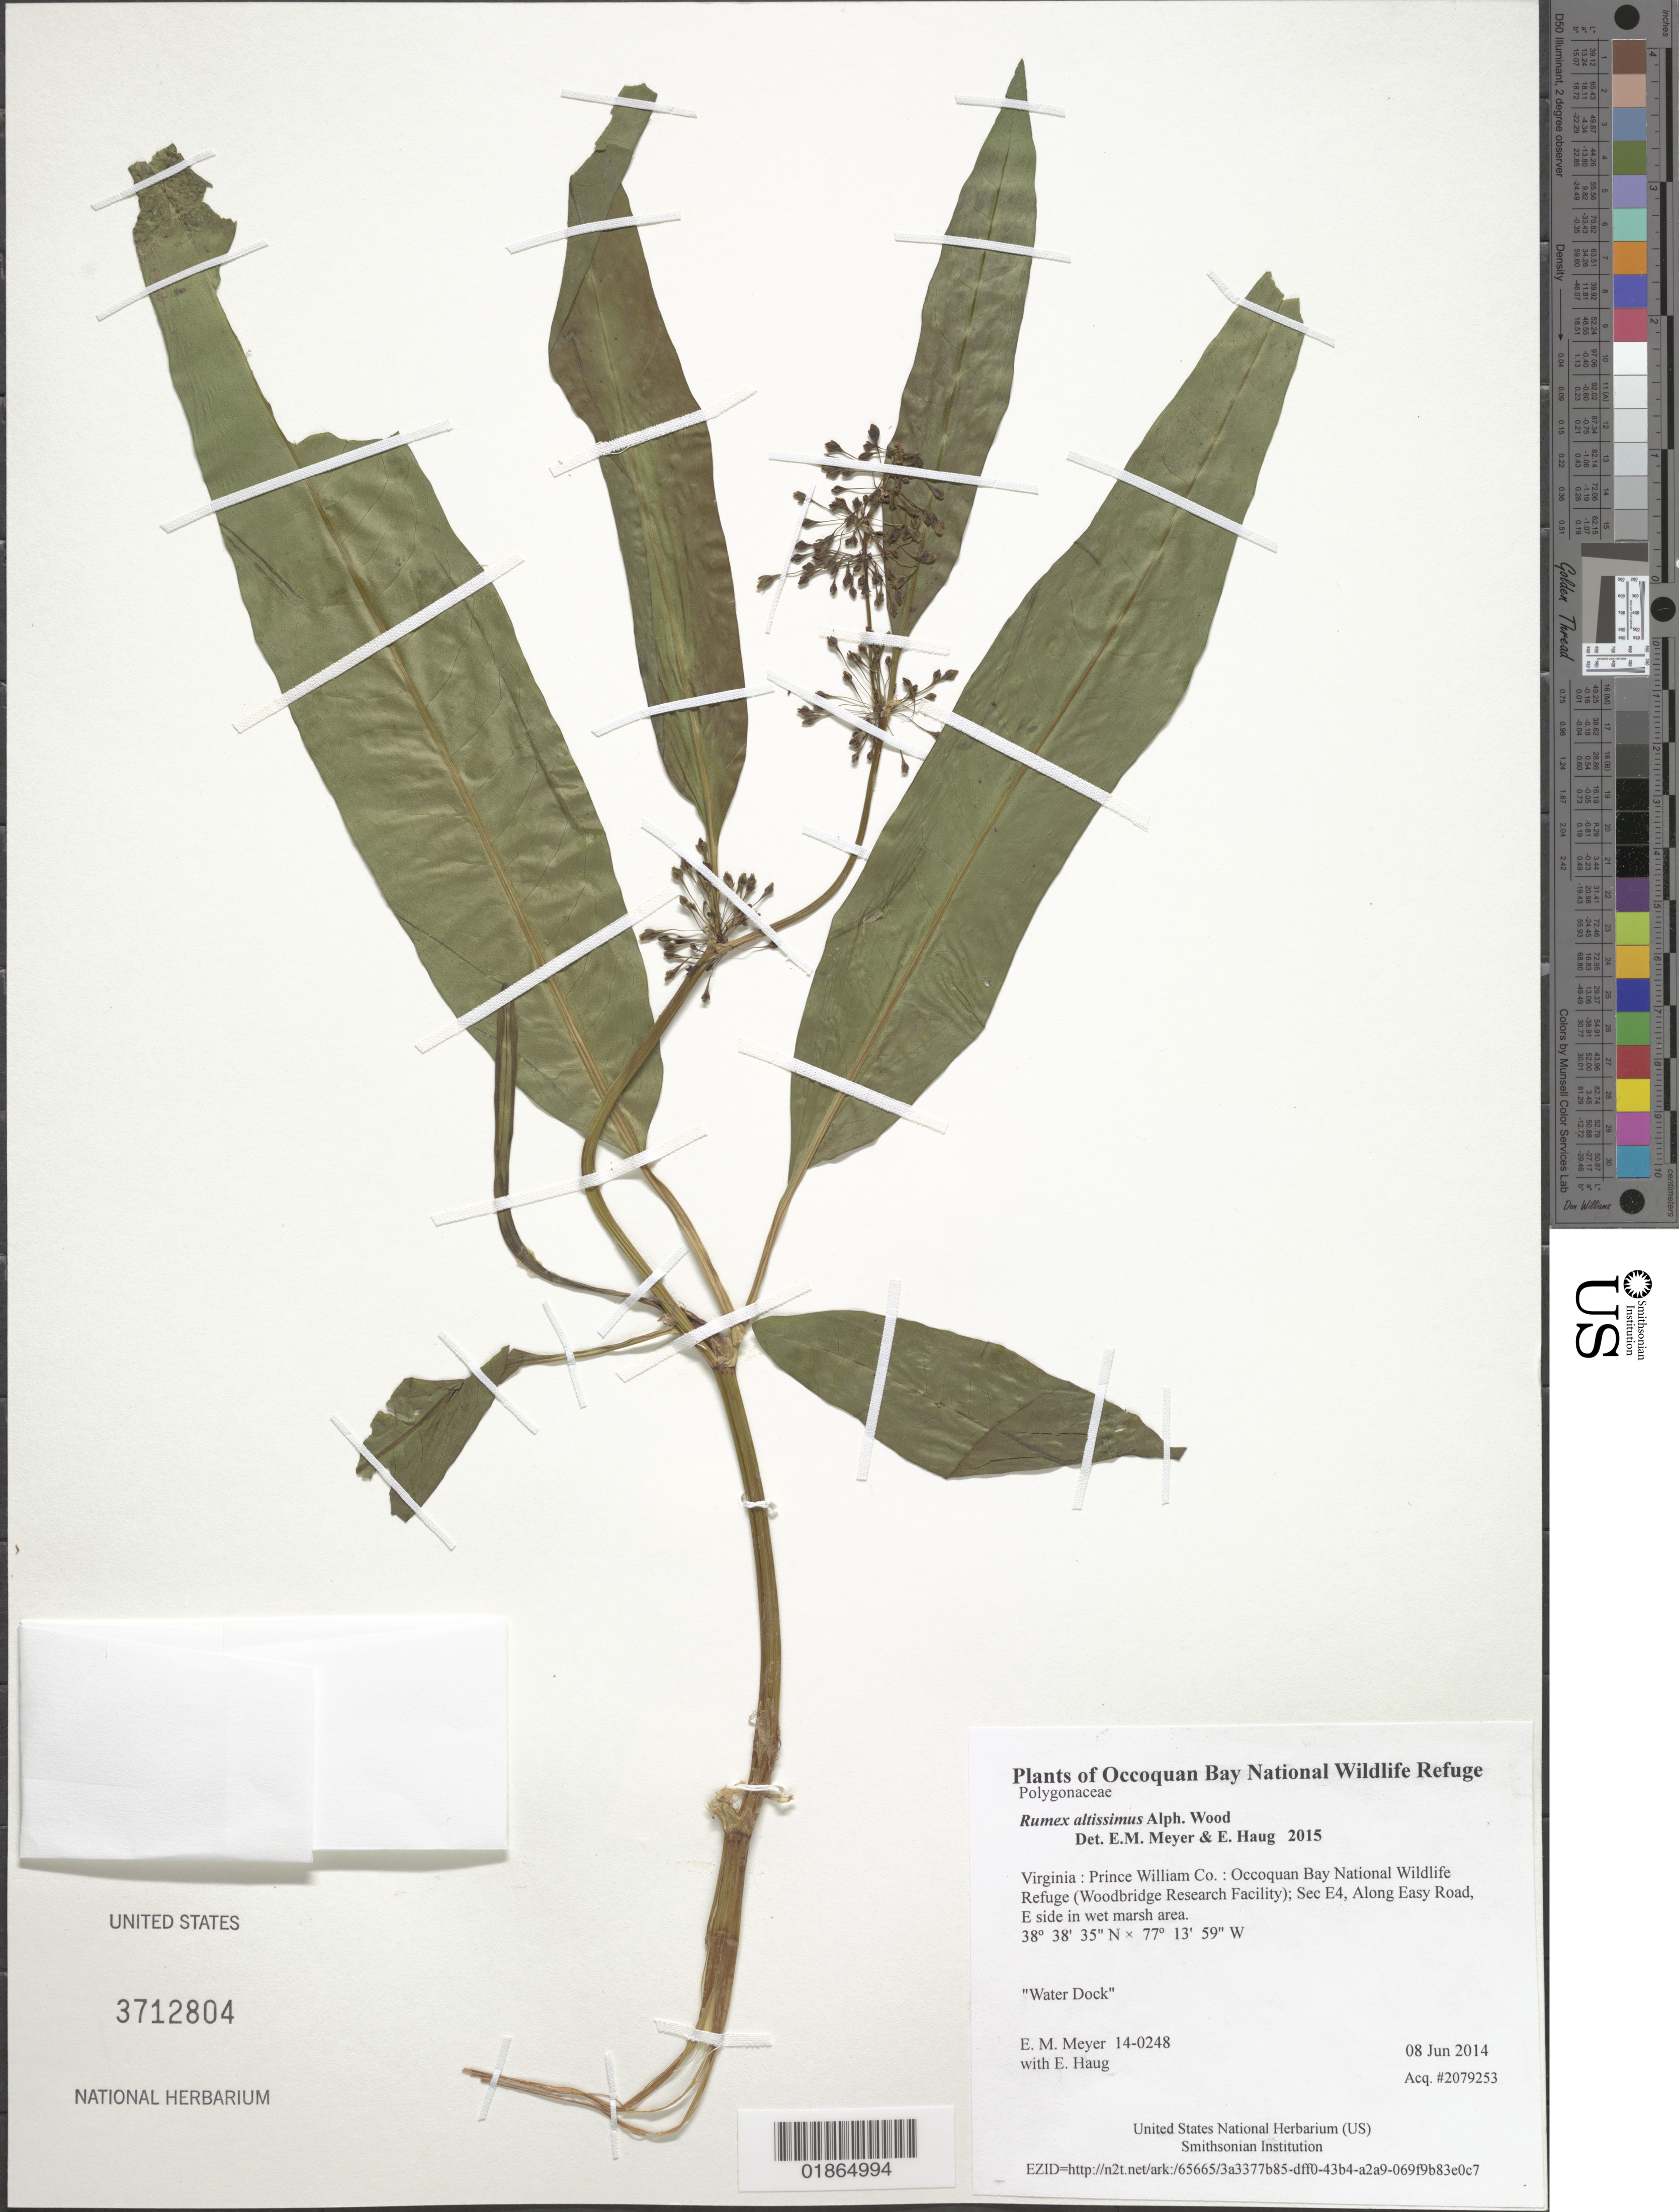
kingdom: Plantae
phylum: Tracheophyta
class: Magnoliopsida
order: Caryophyllales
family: Polygonaceae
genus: Rumex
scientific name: Rumex altissimus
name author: Alph. Wood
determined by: Meyer, E. M.; Haug, E.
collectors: E. M. Meyer & E. Haug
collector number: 14-0248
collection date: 2014-06-08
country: United States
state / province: Virginia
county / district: Prince William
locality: Occoquan Bay National Wildlife Refuge (Woodbridge Research Facility); Sec E4, Along Easy Road, E side in wet marsh area.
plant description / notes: Water Dock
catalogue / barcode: US 3712804